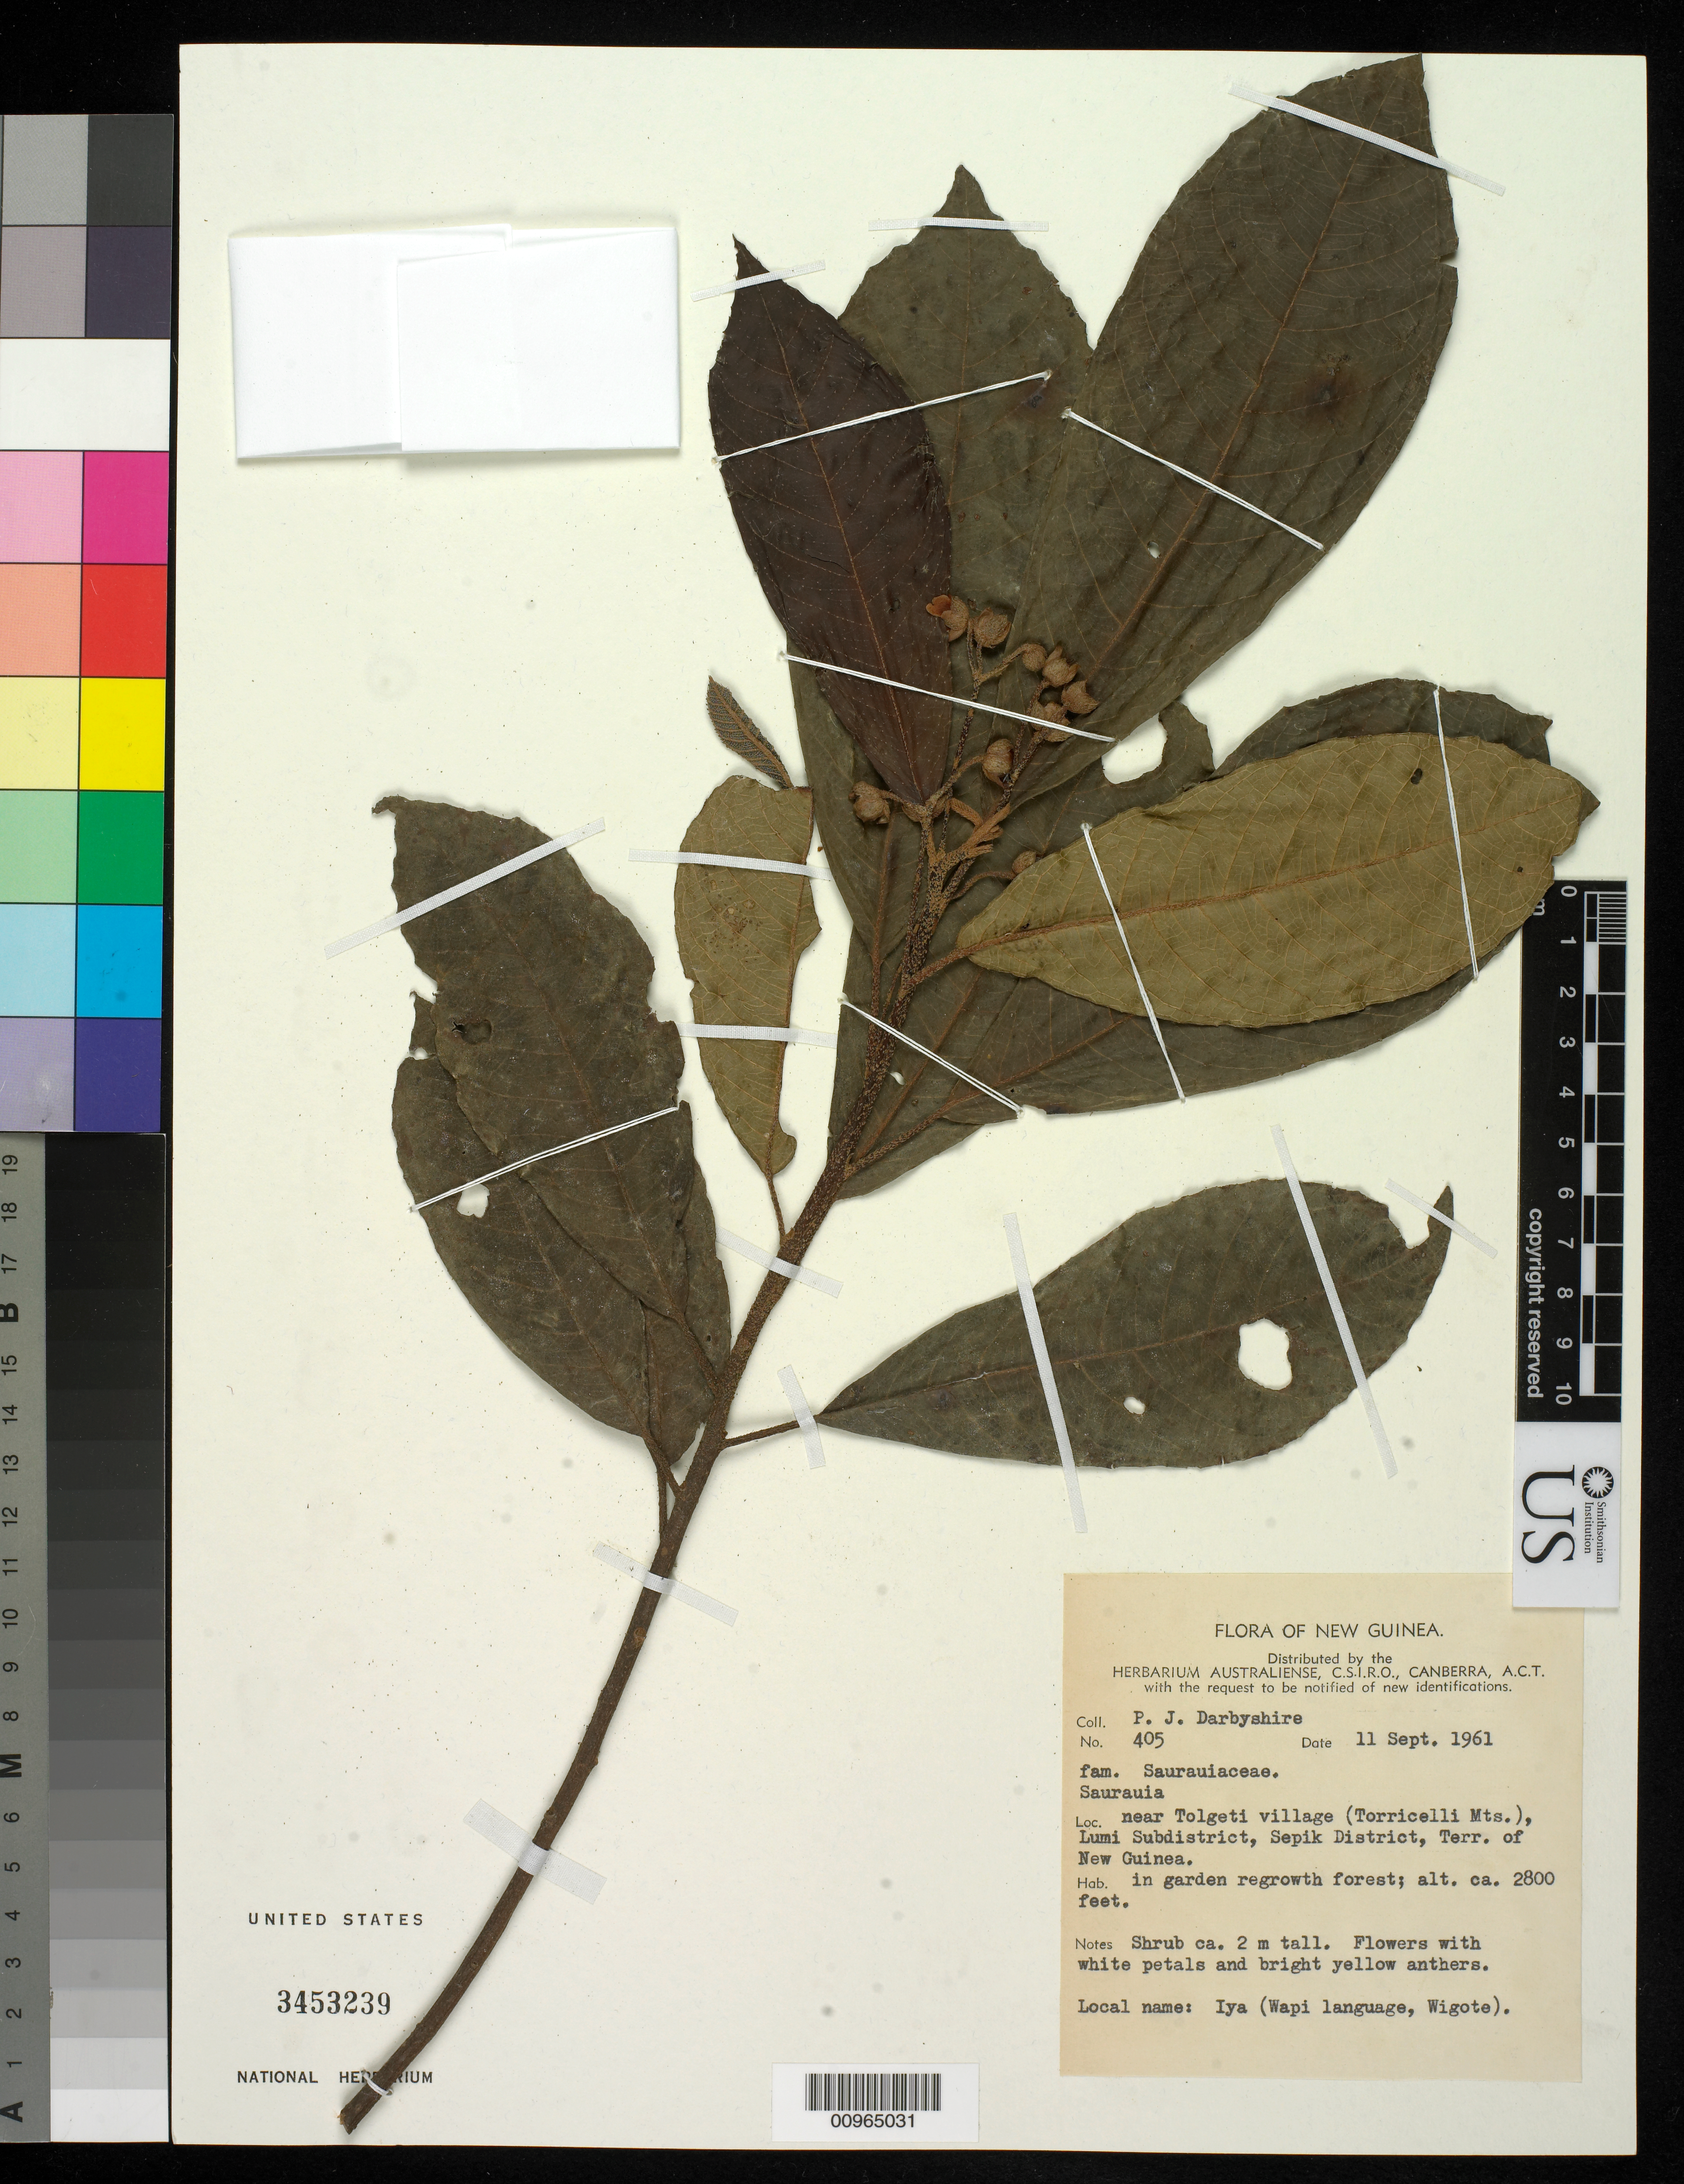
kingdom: Plantae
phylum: Tracheophyta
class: Magnoliopsida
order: Ericales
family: Actinidiaceae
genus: Saurauia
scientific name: Saurauia sp.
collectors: P. Darbyshire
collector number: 405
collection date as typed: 11 Sep 1961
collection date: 1961-09-11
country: Papua New Guinea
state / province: Sandaun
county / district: Lumi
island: New Guinea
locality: Near Tolgeti village (Torricelli Mts.)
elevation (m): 853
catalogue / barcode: US 3453239